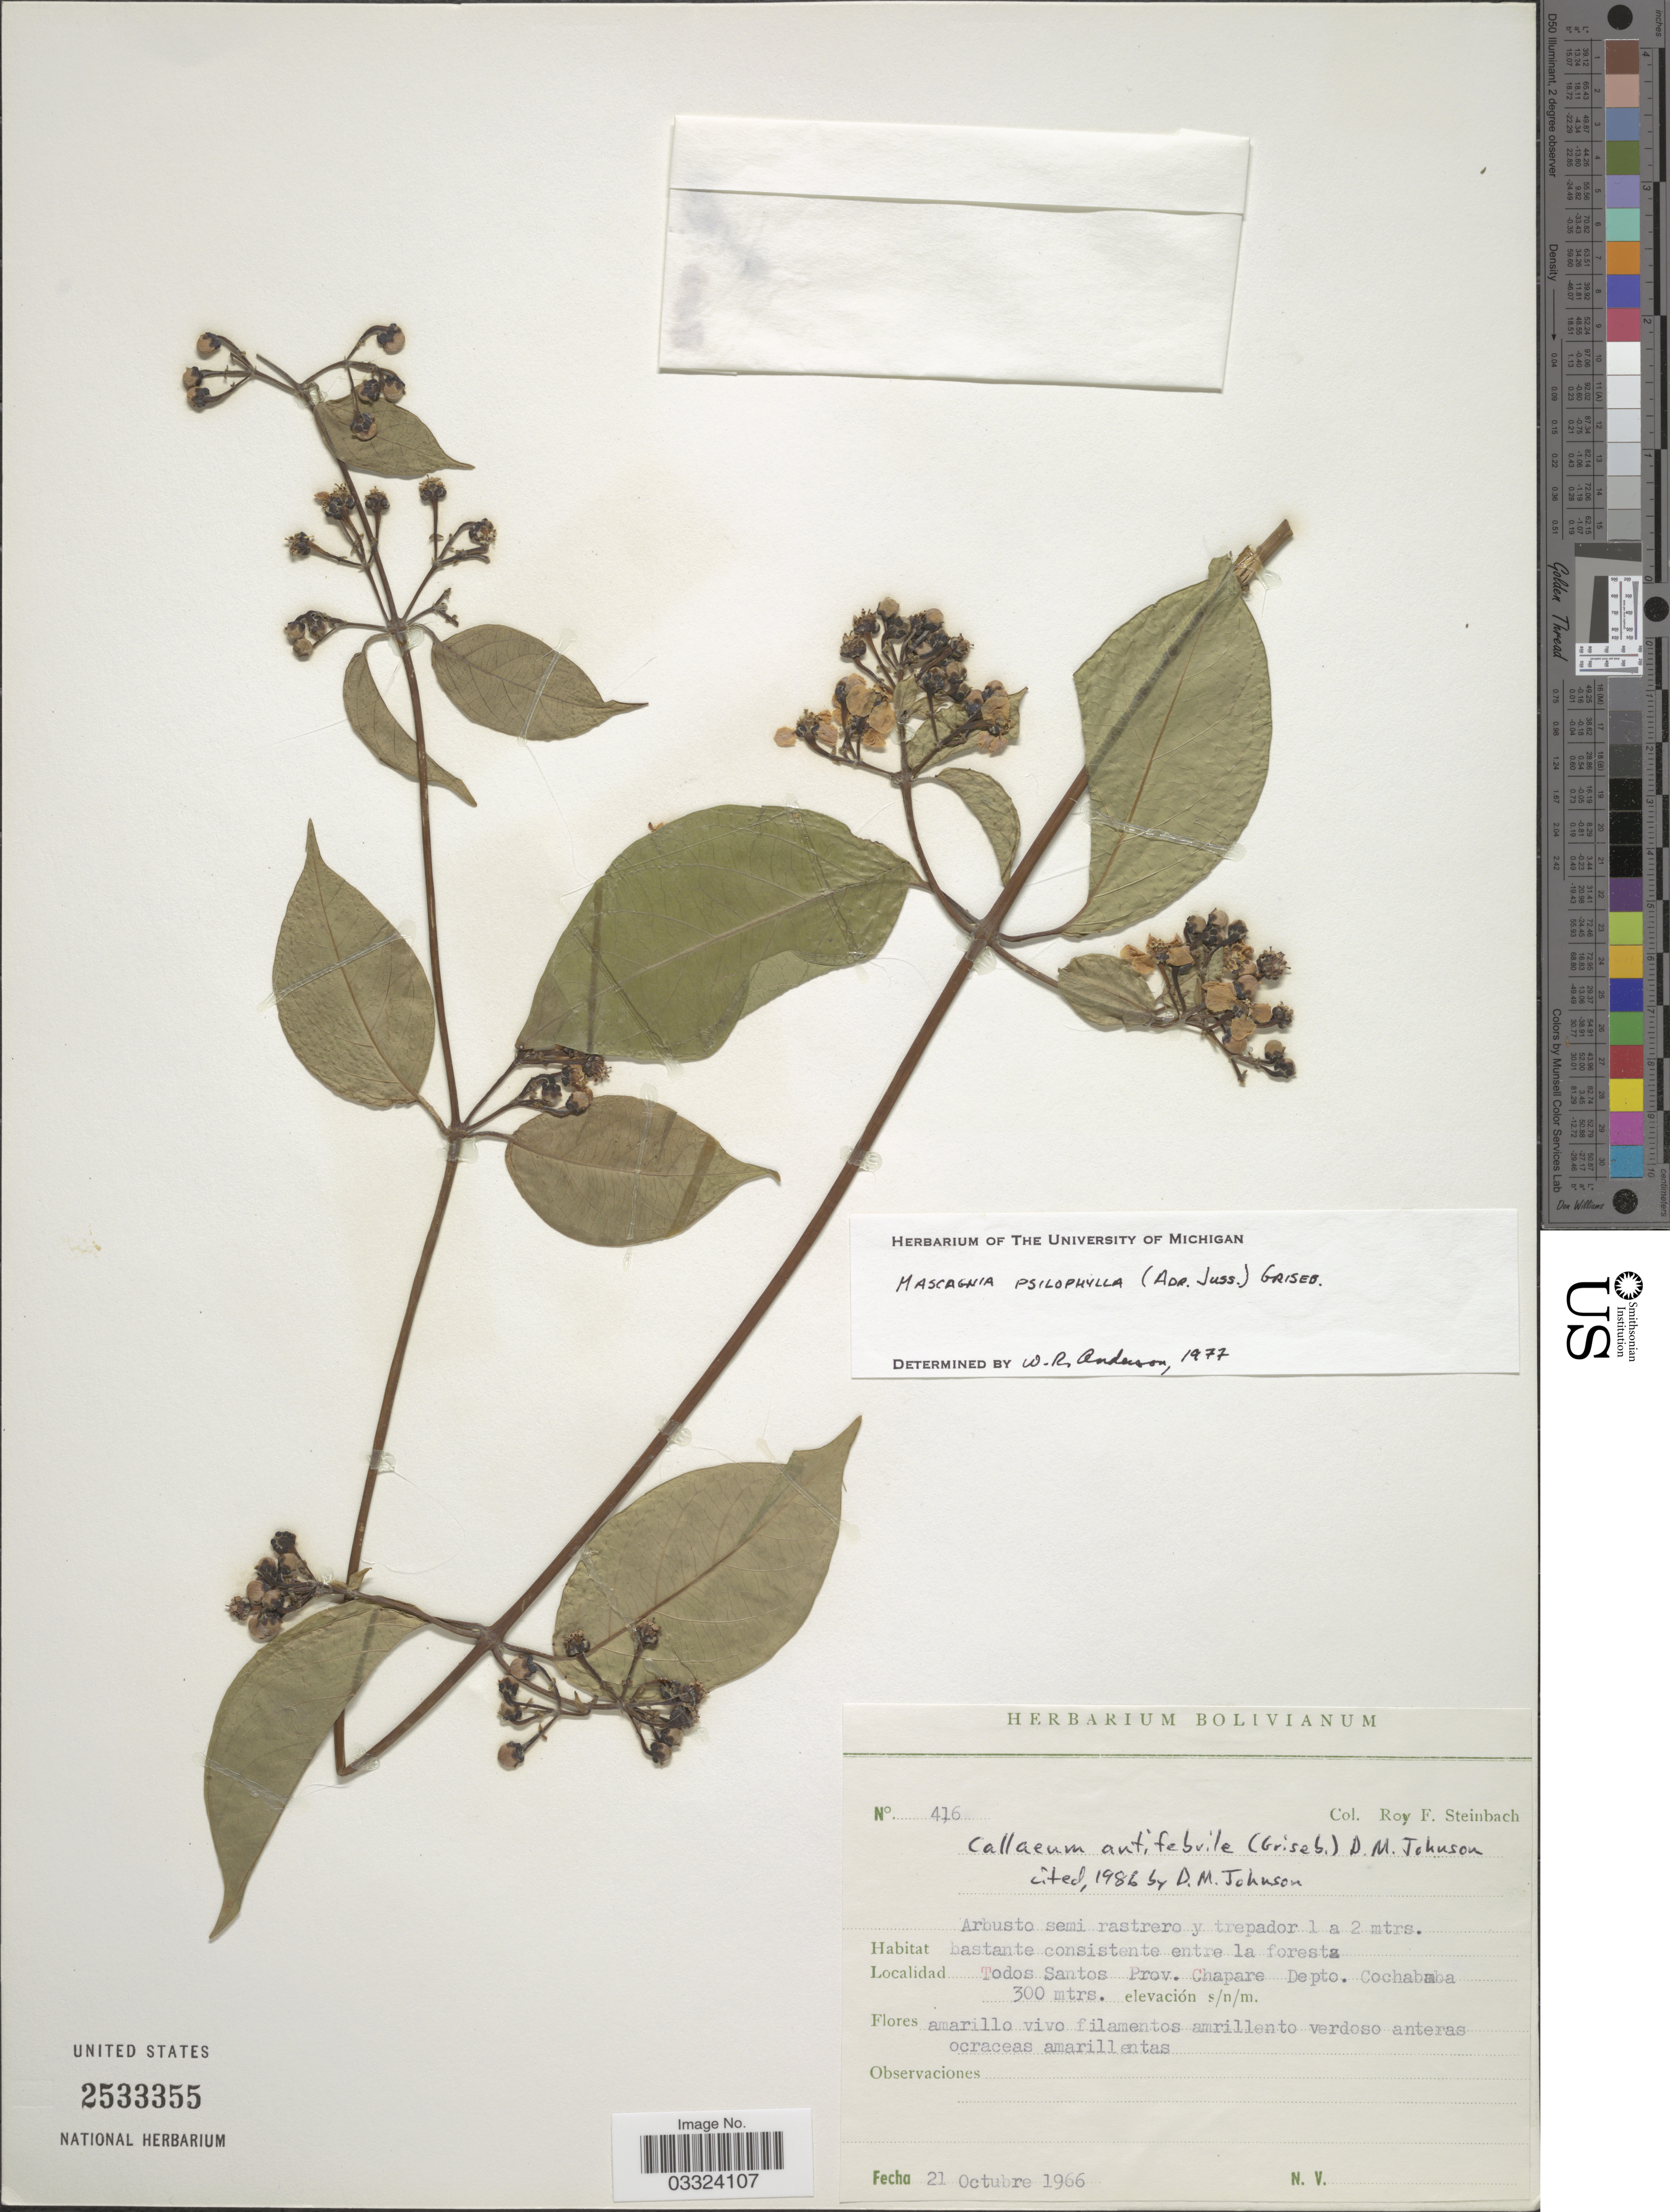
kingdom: Plantae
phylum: Tracheophyta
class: Magnoliopsida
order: Malpighiales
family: Malpighiaceae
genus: Callaeum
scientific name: Callaeum antifebrile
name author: (Ruiz ex Griseb.) D.M. Johnson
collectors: R. F. Steinbach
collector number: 416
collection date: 1966-10-21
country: Bolivia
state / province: Cochabamba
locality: Todos Santos Prov. Chapare Depto. Cochabmba.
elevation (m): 300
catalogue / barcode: US 2533355